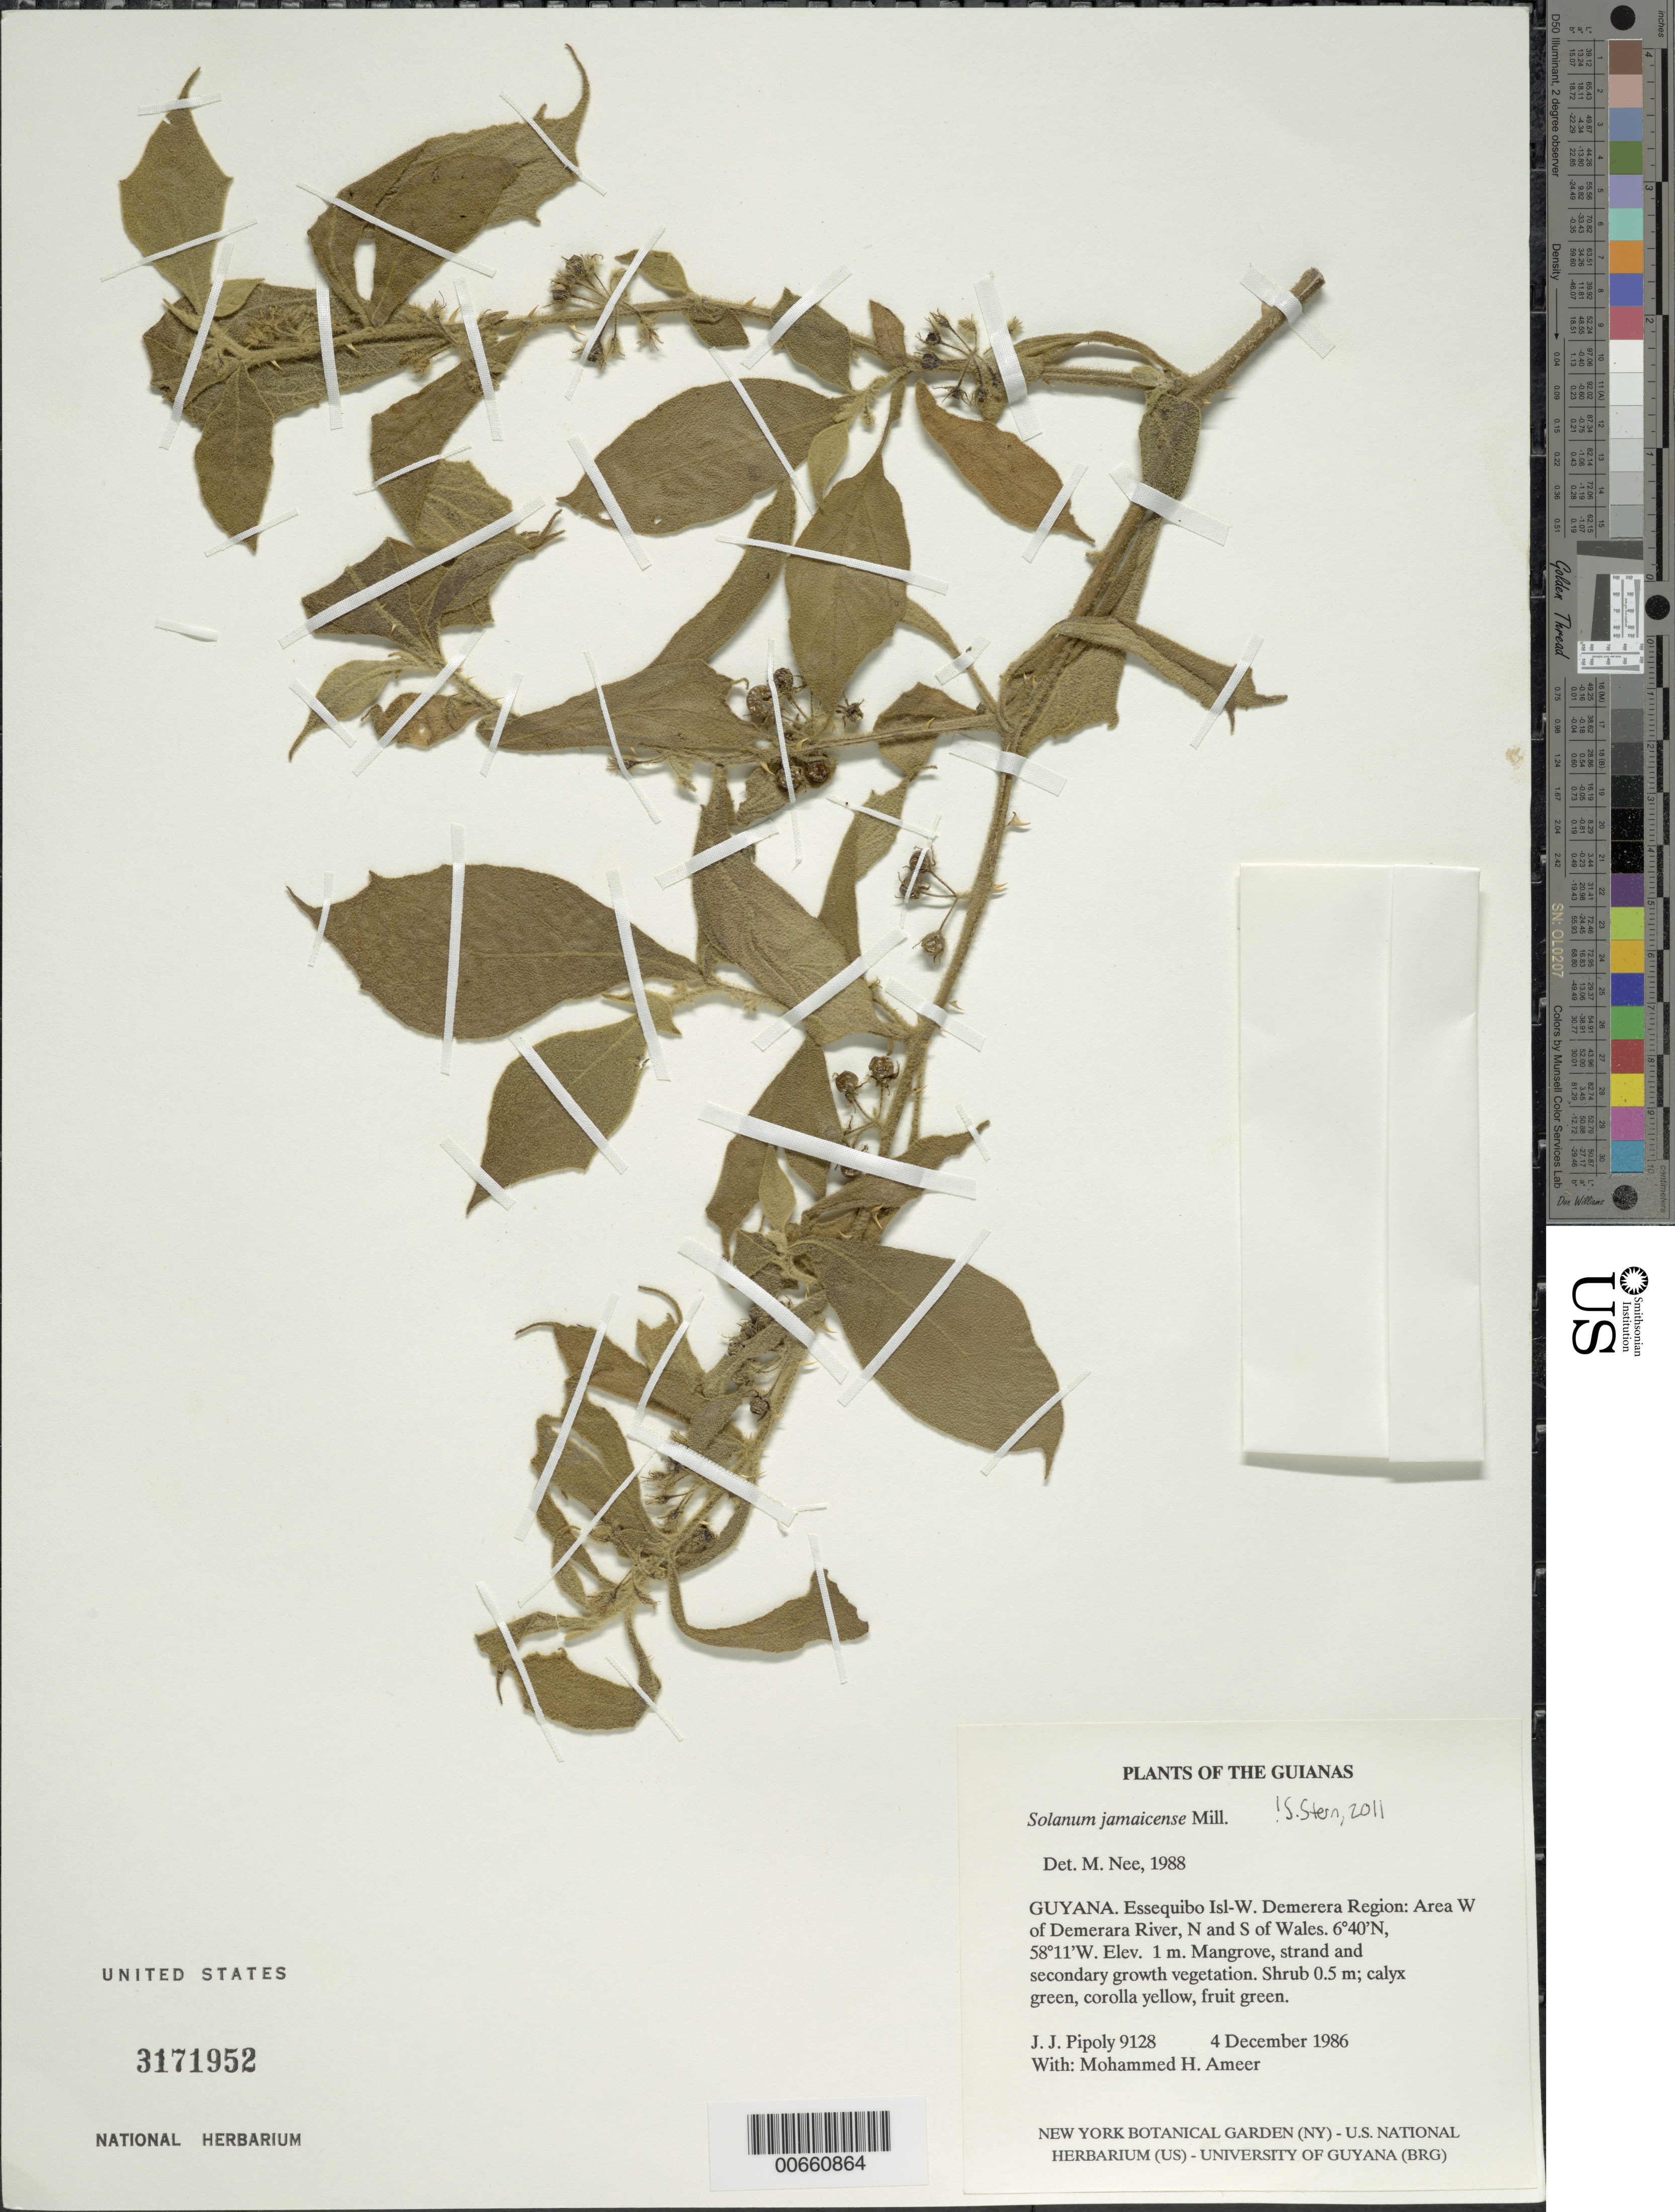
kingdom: Plantae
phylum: Tracheophyta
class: Magnoliopsida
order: Solanales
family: Solanaceae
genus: Solanum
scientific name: Solanum jamaicense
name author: Mill.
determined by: Nee, Michael H.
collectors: J. J. Pipoly & M. Ameer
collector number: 9128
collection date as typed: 12 Dec 1986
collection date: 1986-12-12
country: Guyana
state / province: Essequibo Isl-W. Demerara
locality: Area W of Demerara River, N and S of Wales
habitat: Mangrove, strand and secondary growth vegetation.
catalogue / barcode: US 3171952